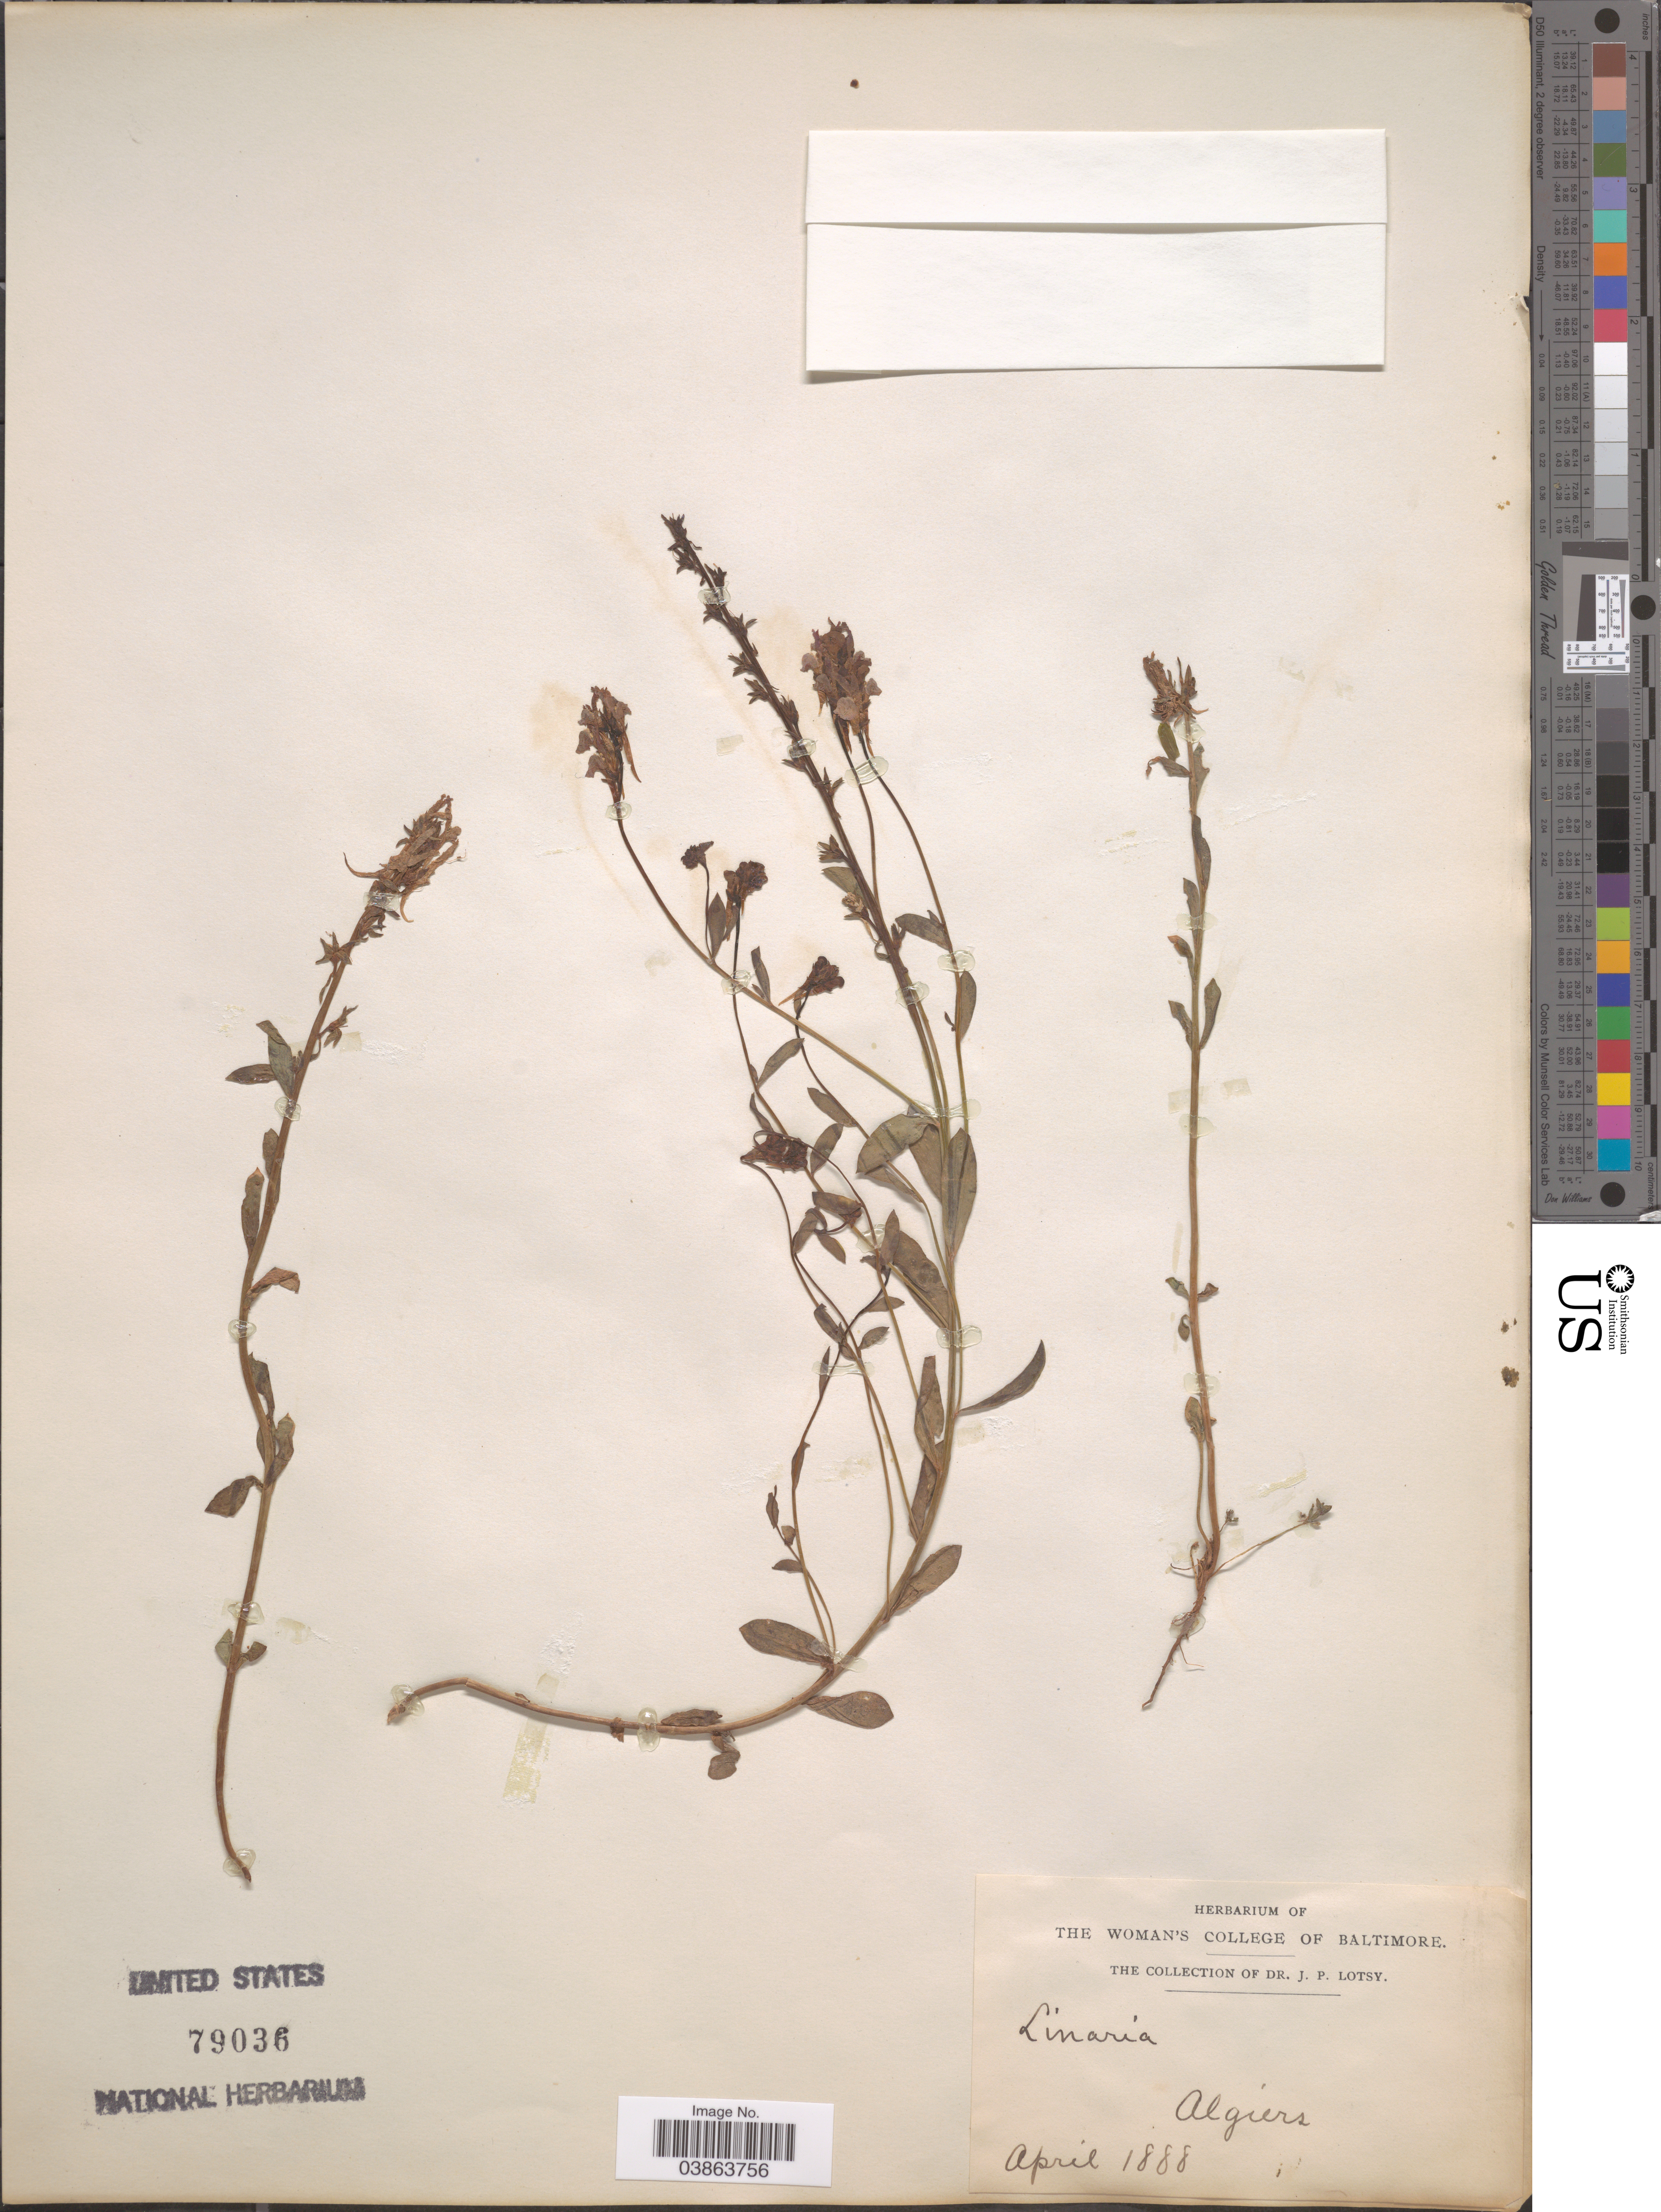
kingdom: Plantae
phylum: Tracheophyta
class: Magnoliopsida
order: Lamiales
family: Plantaginaceae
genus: Linaria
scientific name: Linaria sp.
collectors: J. Lotsy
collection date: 1888-04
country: Algeria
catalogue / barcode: US 79036